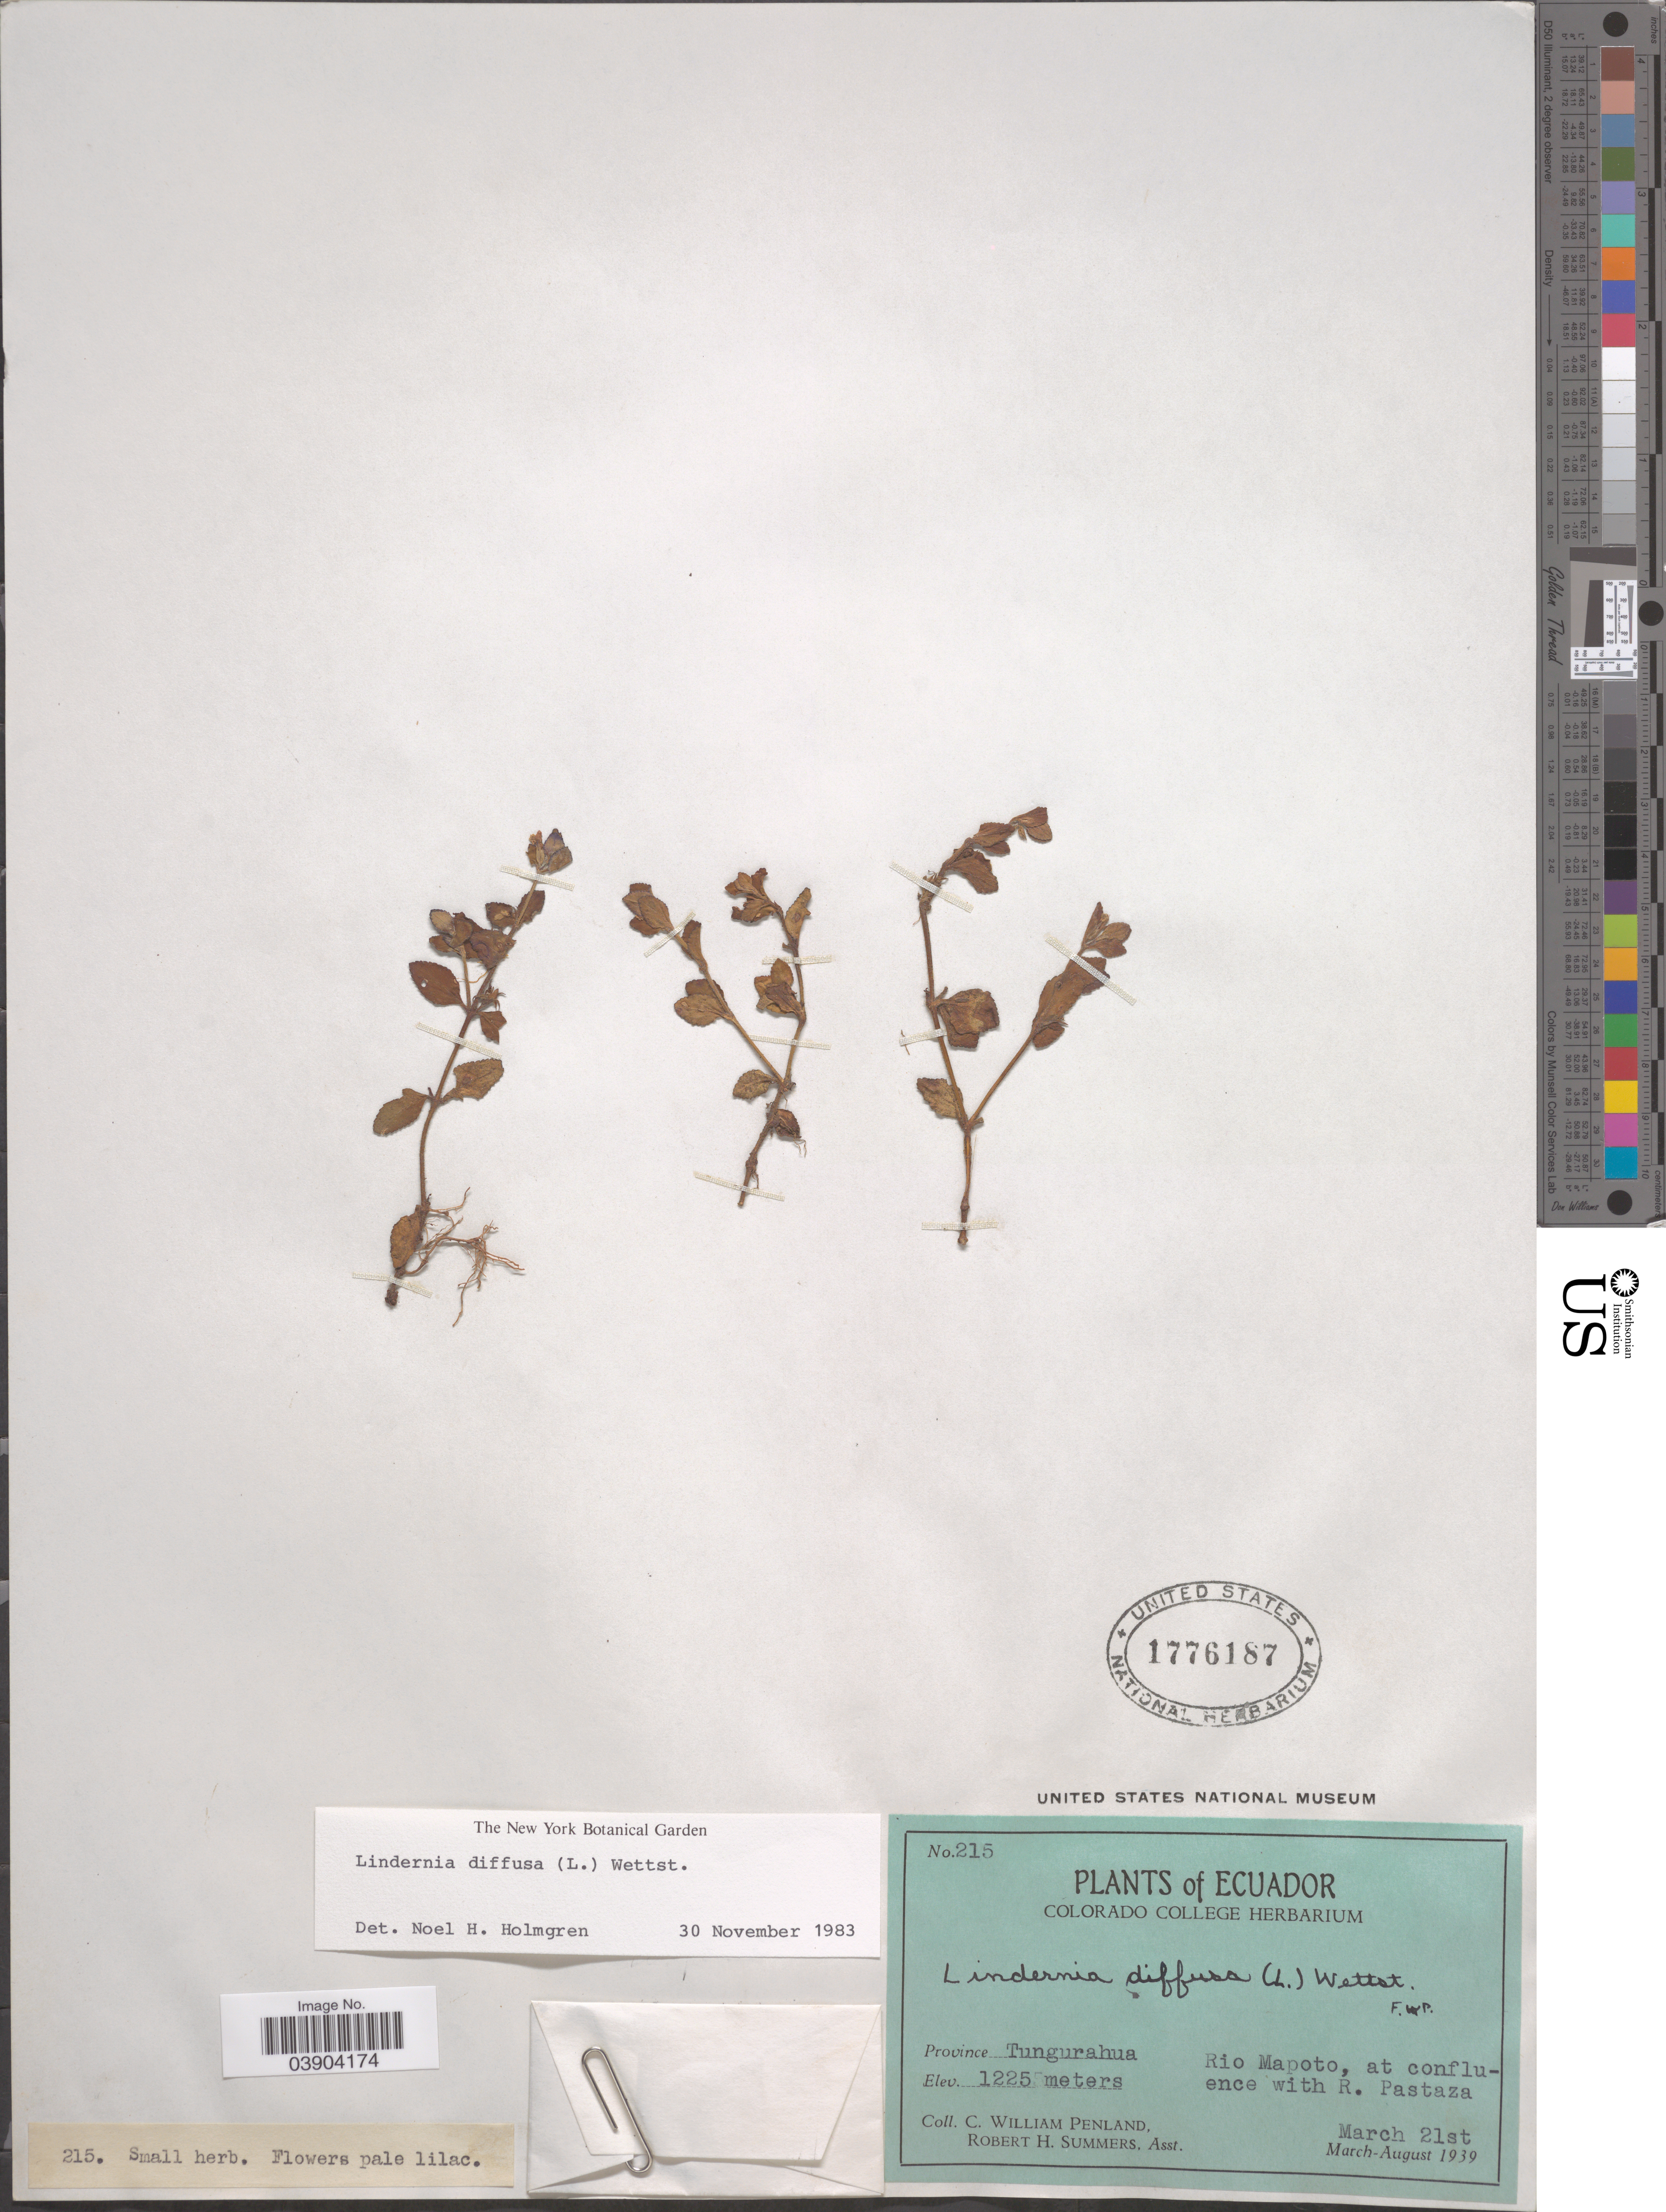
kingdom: Plantae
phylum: Tracheophyta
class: Magnoliopsida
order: Lamiales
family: Linderniaceae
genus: Lindernia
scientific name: Lindernia diffusa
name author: (L.) Wettst.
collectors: C. W. Penland & R. Summers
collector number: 215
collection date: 1939-03-21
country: Ecuador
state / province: Tungurahua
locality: Rio Mapoto, at confluence with R. Pastaza.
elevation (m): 1225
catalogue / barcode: US 1776187